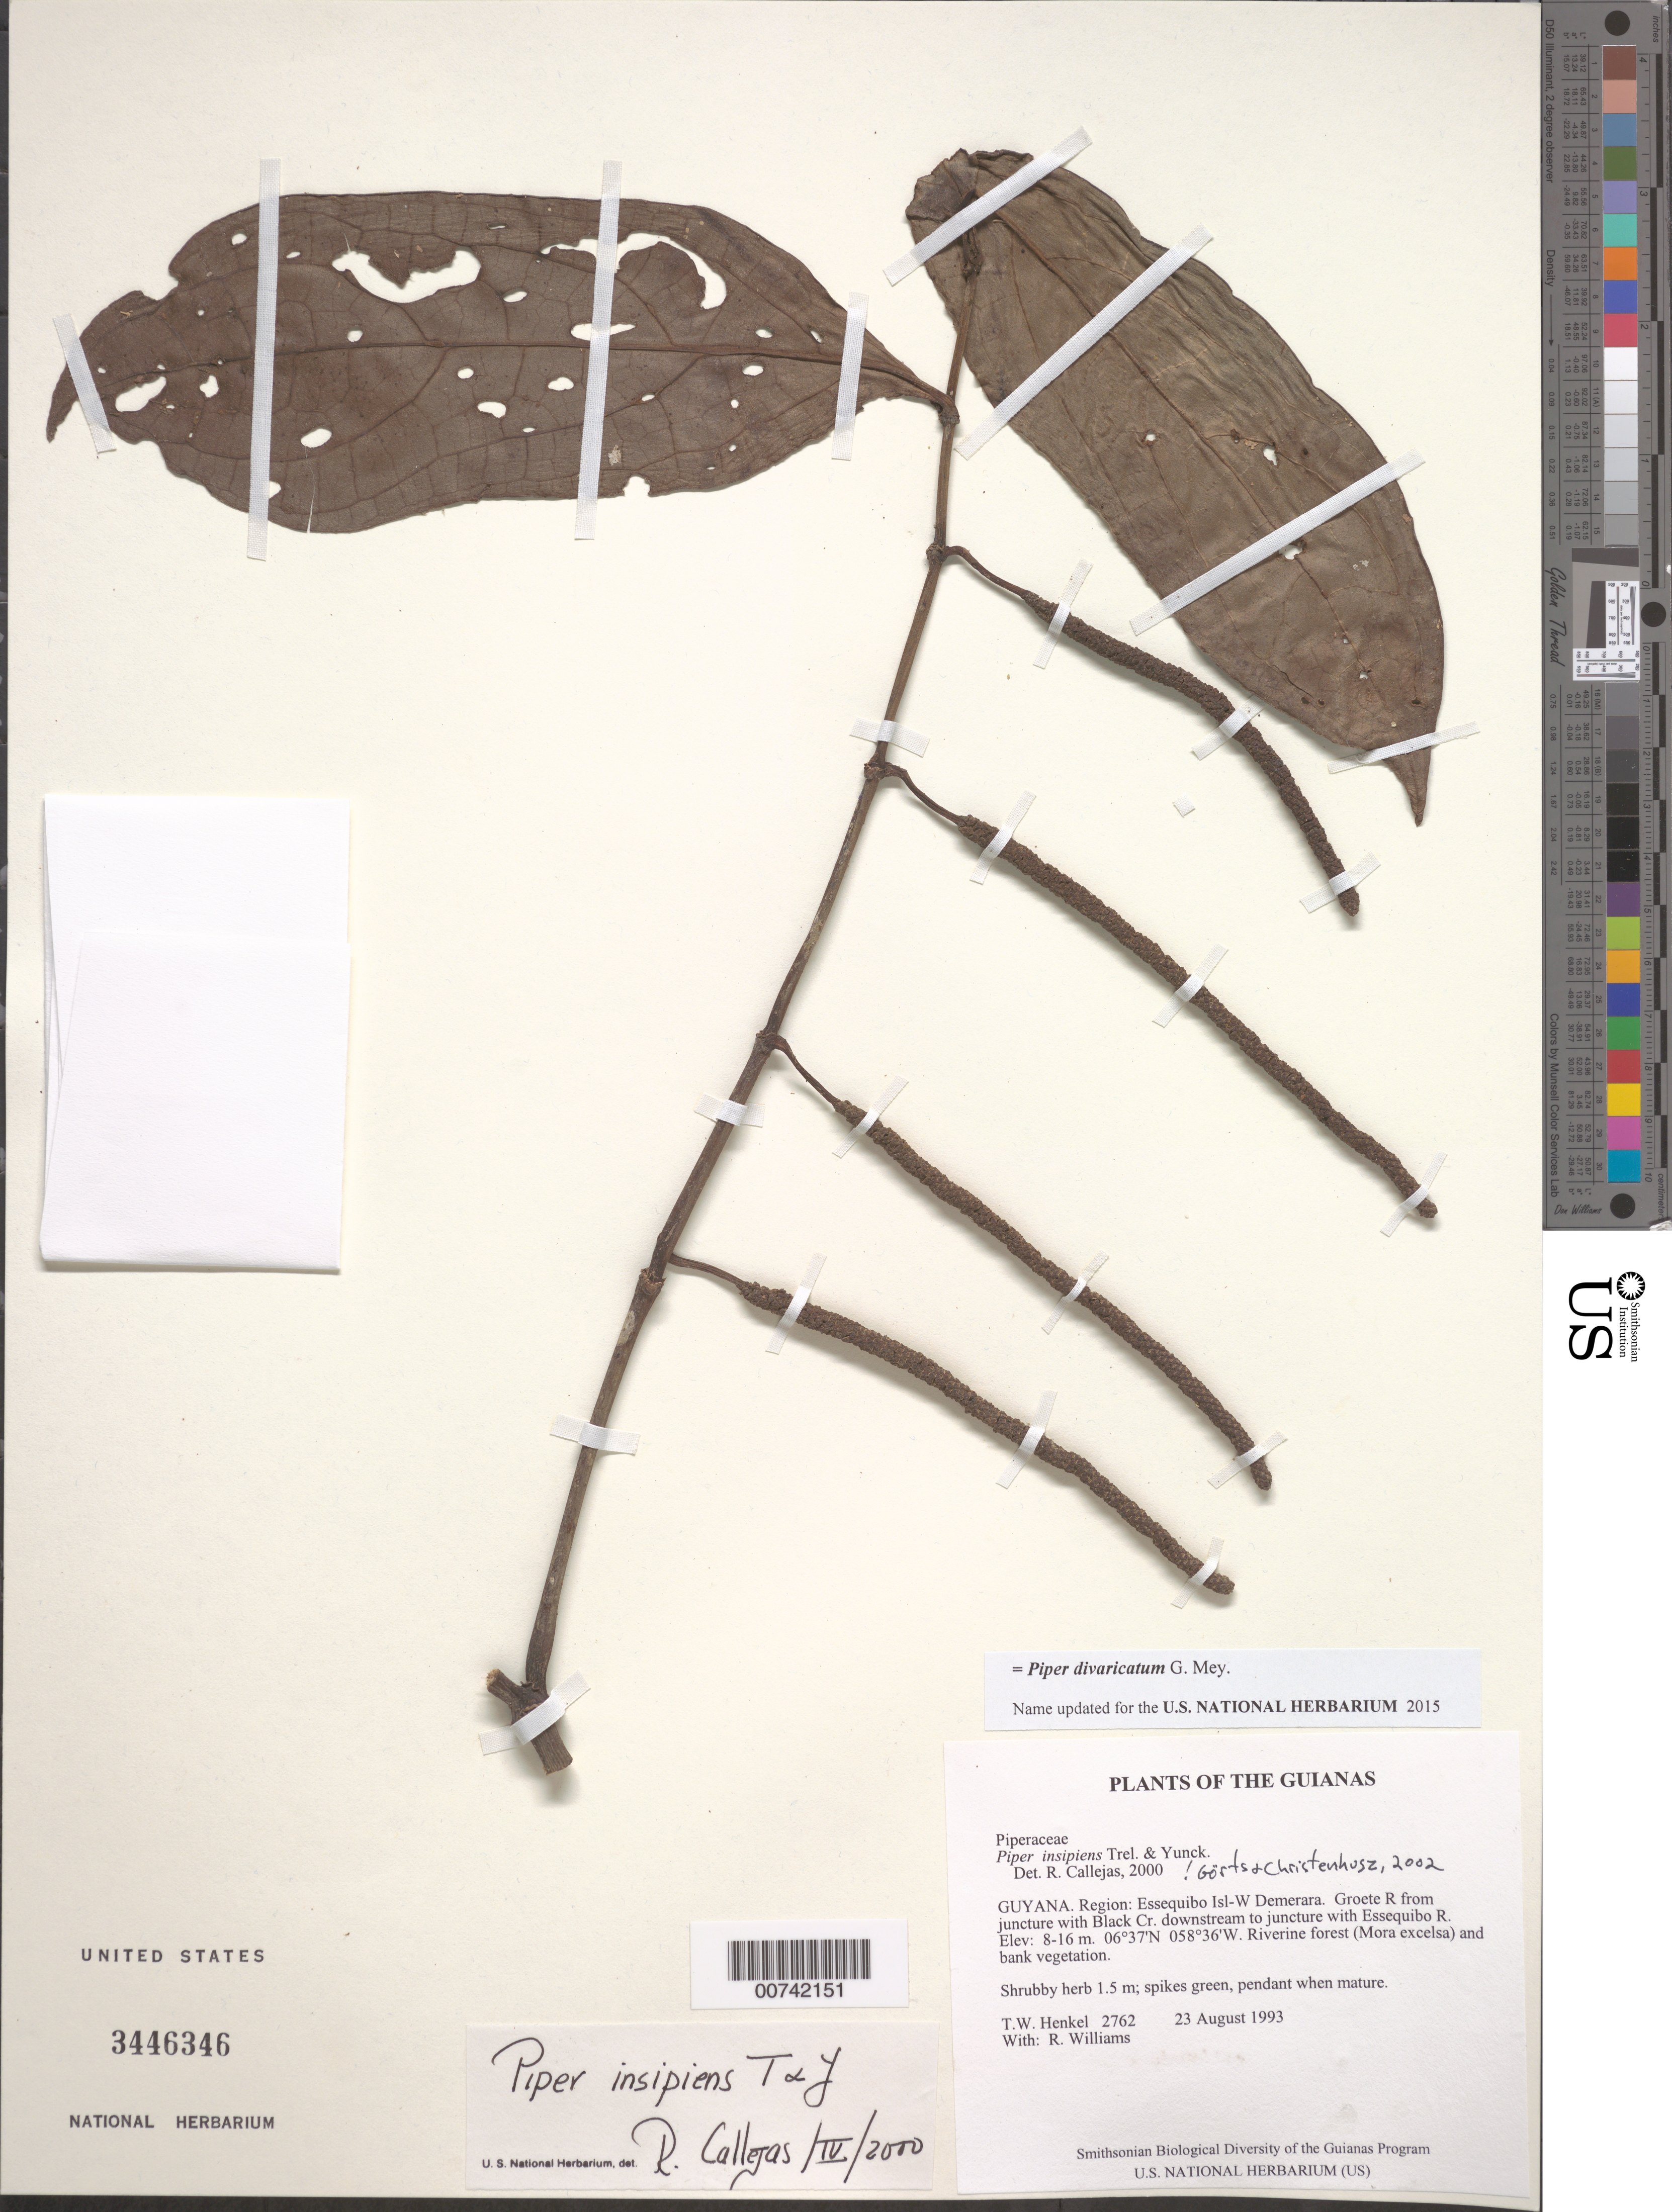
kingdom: Plantae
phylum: Tracheophyta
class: Magnoliopsida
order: Piperales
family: Piperaceae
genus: Piper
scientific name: Piper insipiens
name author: Trel. & Yunck.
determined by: Görts-van Rijn, A. R.; Christenhusz, M. J.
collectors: T. Henkel & R. Williams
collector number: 2762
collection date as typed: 23 August 1993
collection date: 1993-08-23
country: Guyana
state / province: Essequibo Isl-W. Demerara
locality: Groete R from juncture with Black Cr. downstream to juncture with Essequibo R.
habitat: Riverine forest (Mora excelsa) and bank vegetation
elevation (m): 8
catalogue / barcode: US 3446346